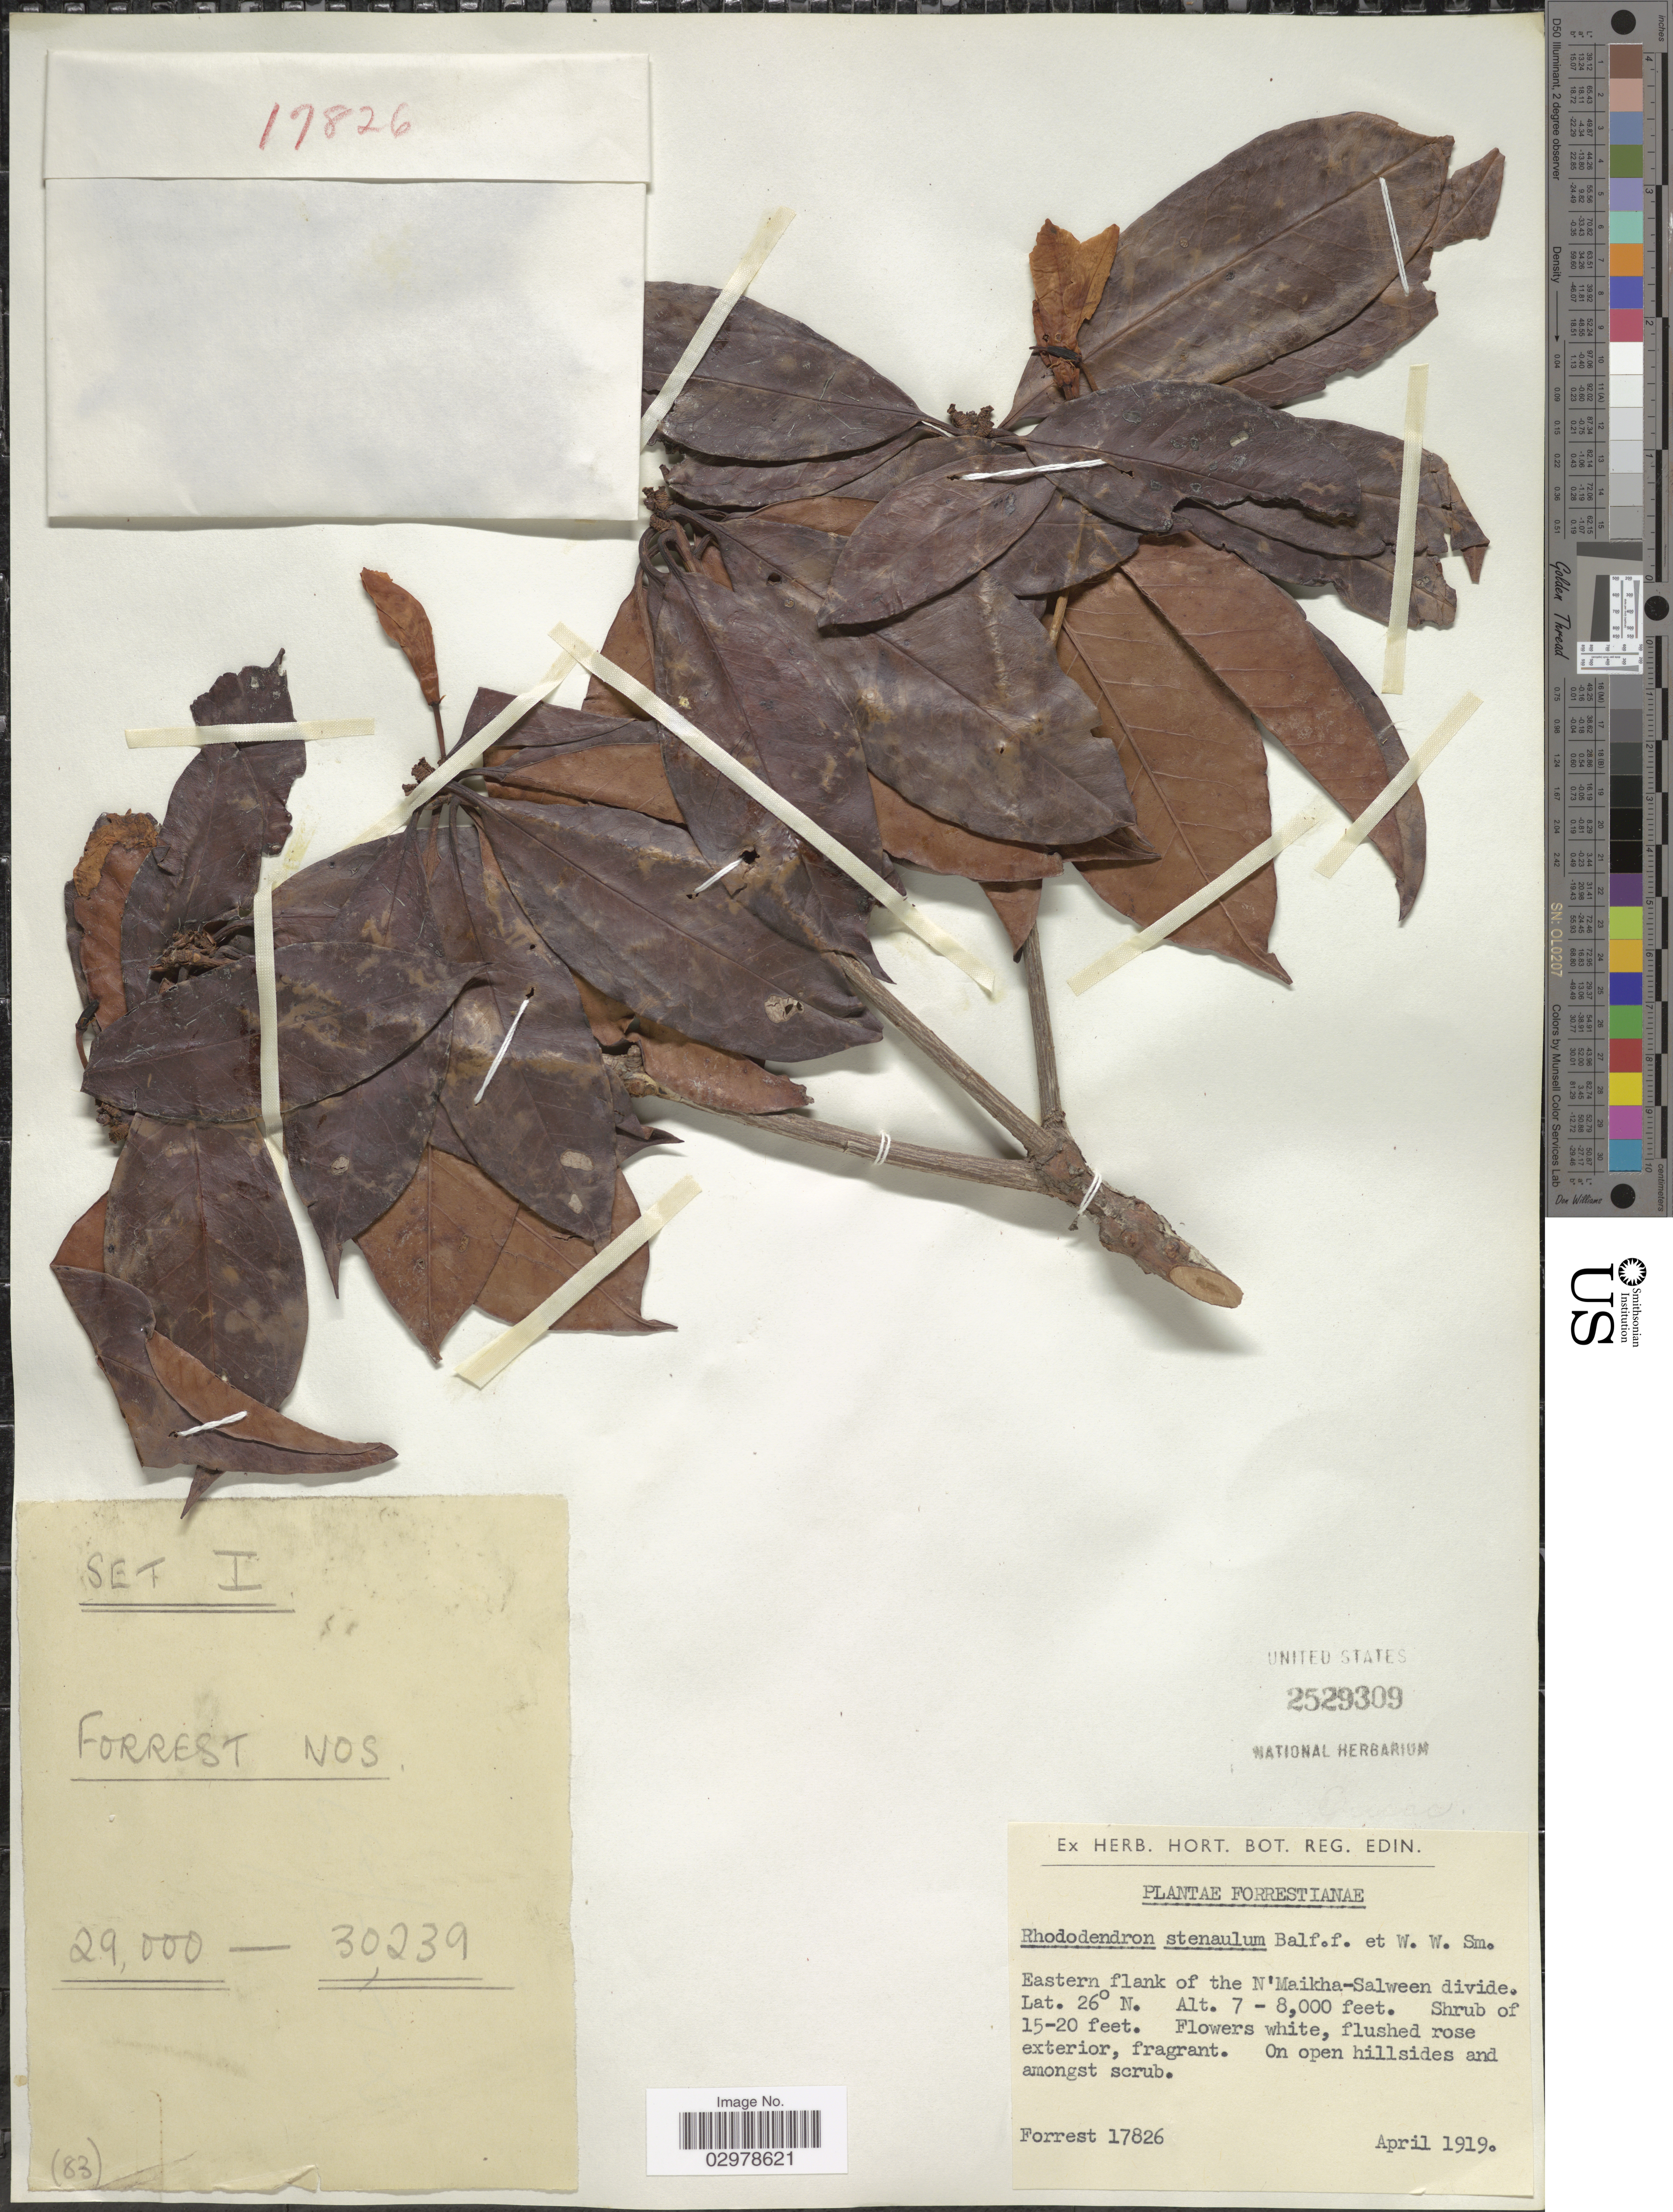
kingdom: Plantae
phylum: Tracheophyta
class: Magnoliopsida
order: Ericales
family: Ericaceae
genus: Rhododendron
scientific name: Rhododendron stenaulum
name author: Balf. f. & W.W. Sm.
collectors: -. Forrest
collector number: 17826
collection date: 1919-04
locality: Eastern flank of the N'Maikha-Salween divide.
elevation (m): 2134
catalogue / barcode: US 2529309